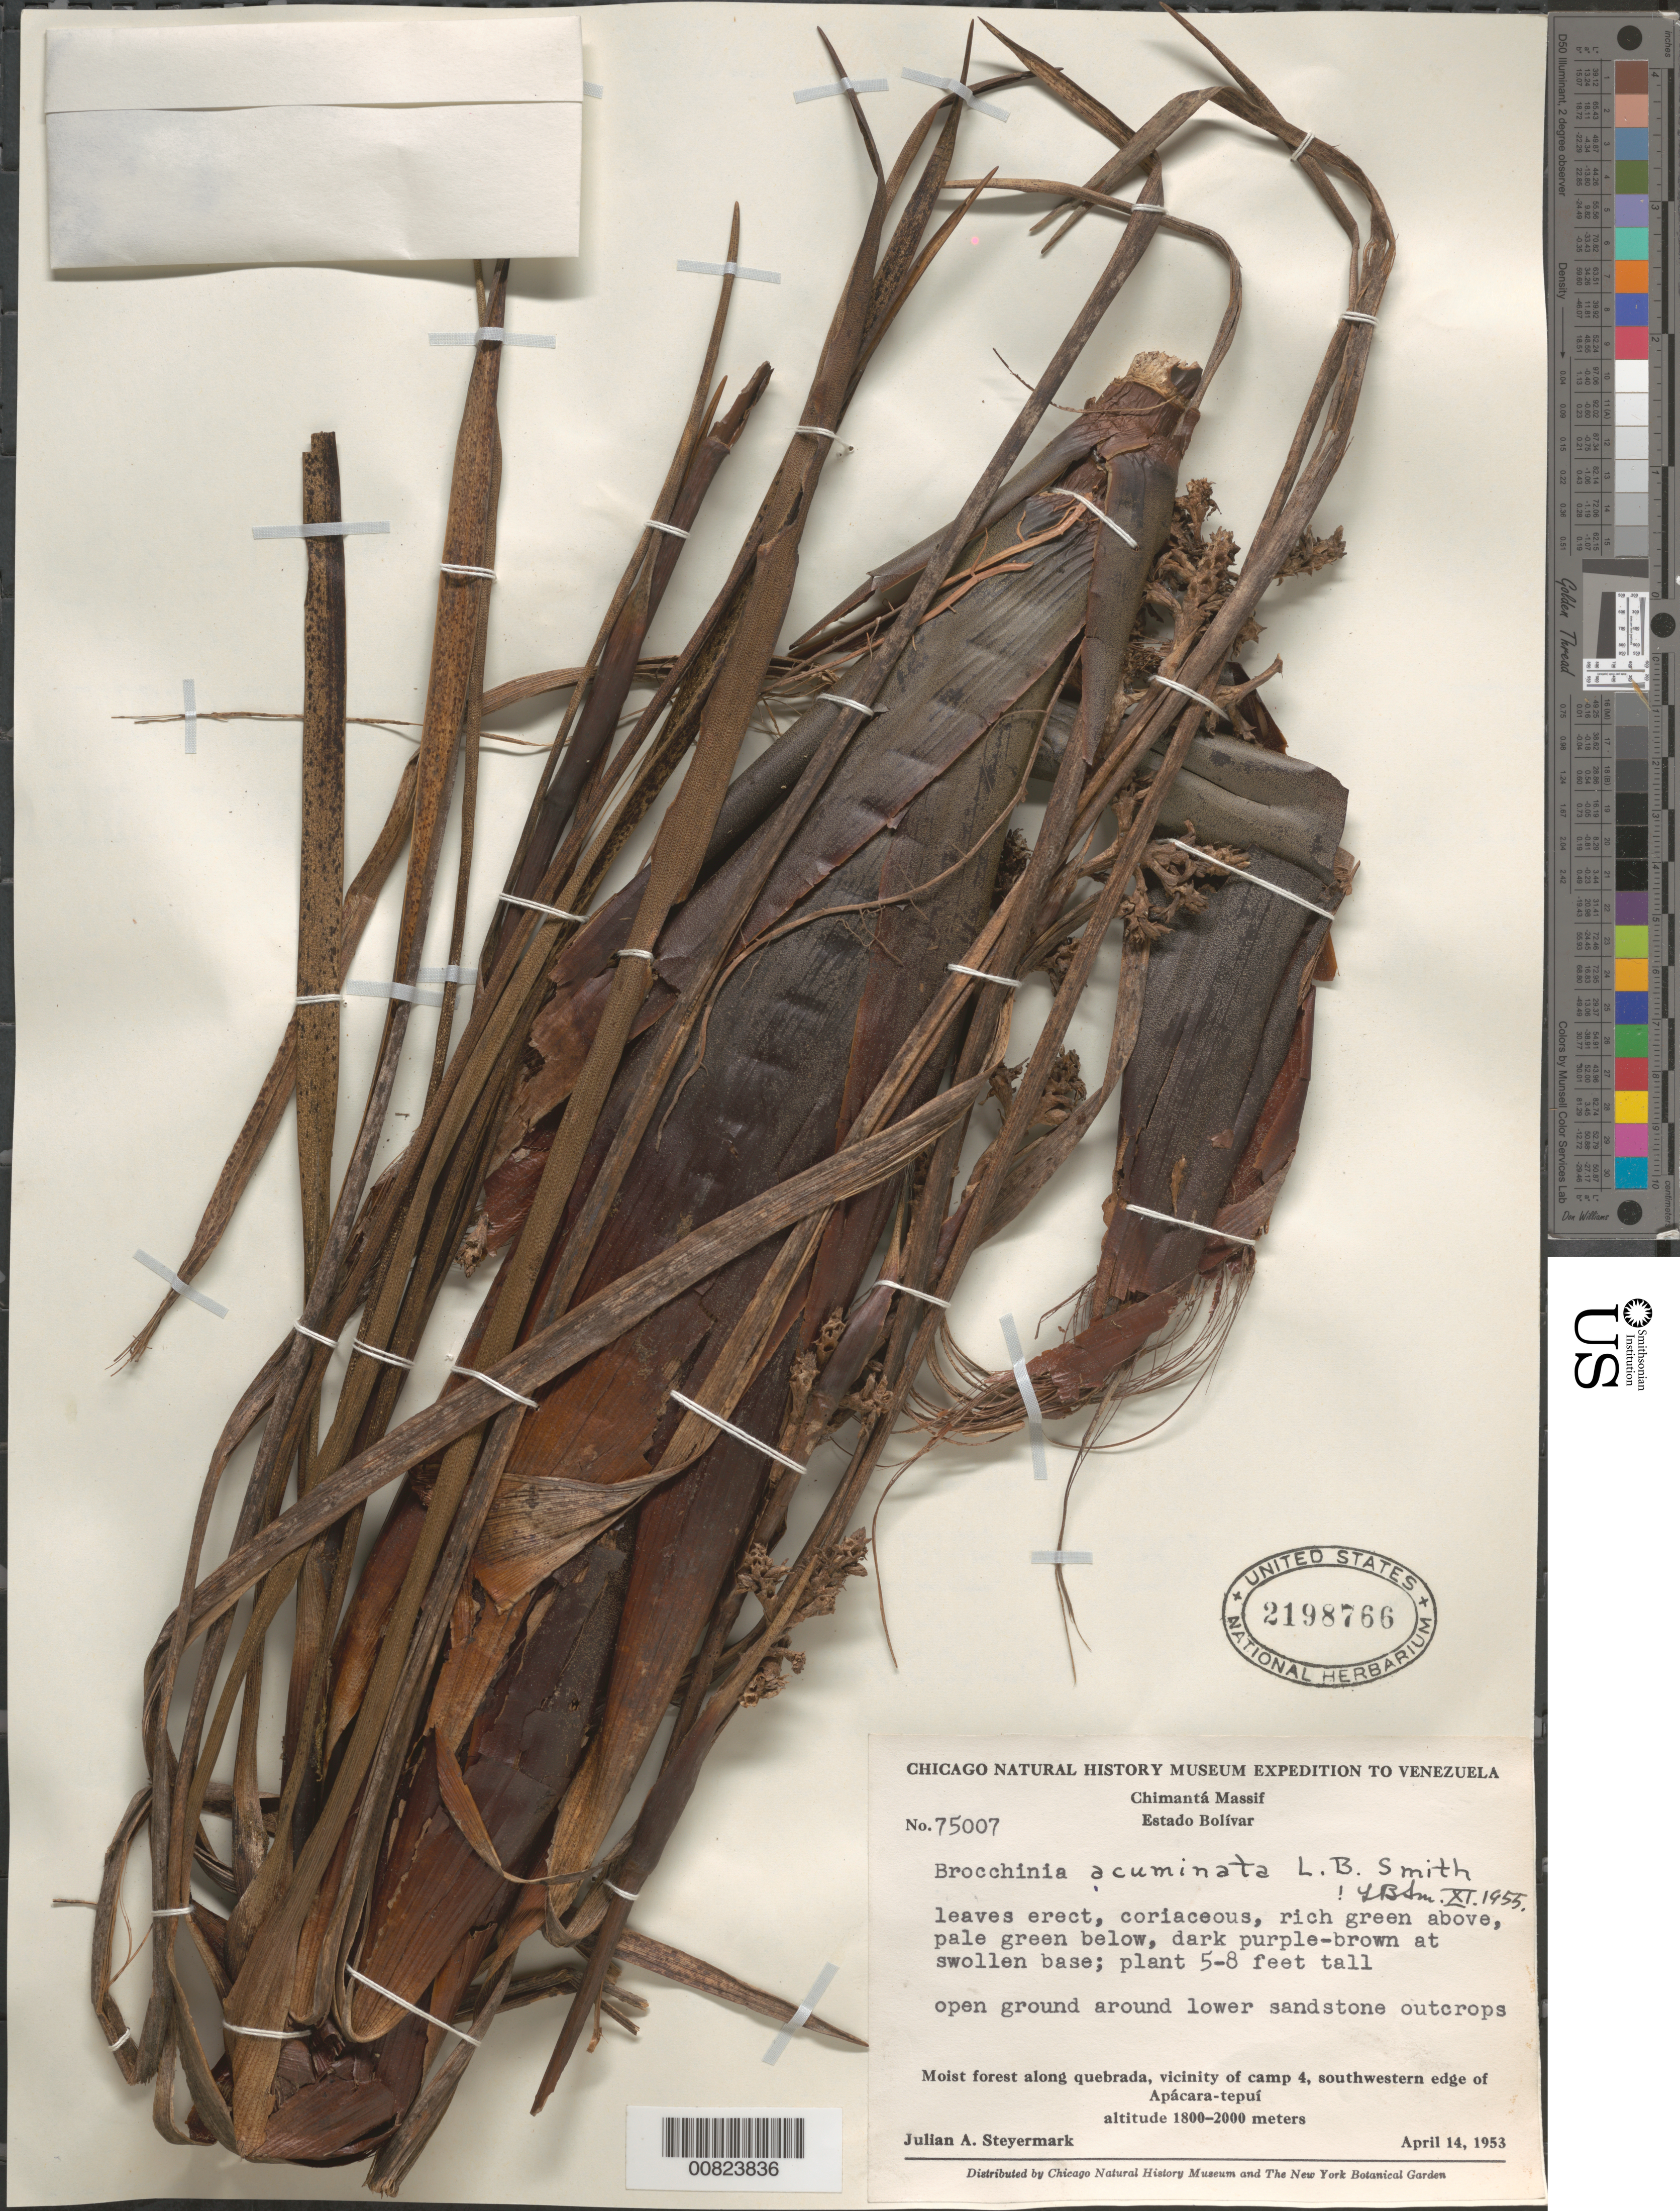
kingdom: Plantae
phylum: Tracheophyta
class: Liliopsida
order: Poales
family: Bromeliaceae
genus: Brocchinia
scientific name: Brocchinia acuminata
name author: L.B. Sm.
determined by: Smith, Lyman B., (US), NMNH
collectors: J. Steyermark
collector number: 75007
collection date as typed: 14-Apr-53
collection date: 1953-04-14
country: Venezuela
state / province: Bolívar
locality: Chimantá Massif, Apácara-tepuí, vic. Camp 4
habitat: Open ground around lower sandstone outcrops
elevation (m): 1800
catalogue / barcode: US 2198766